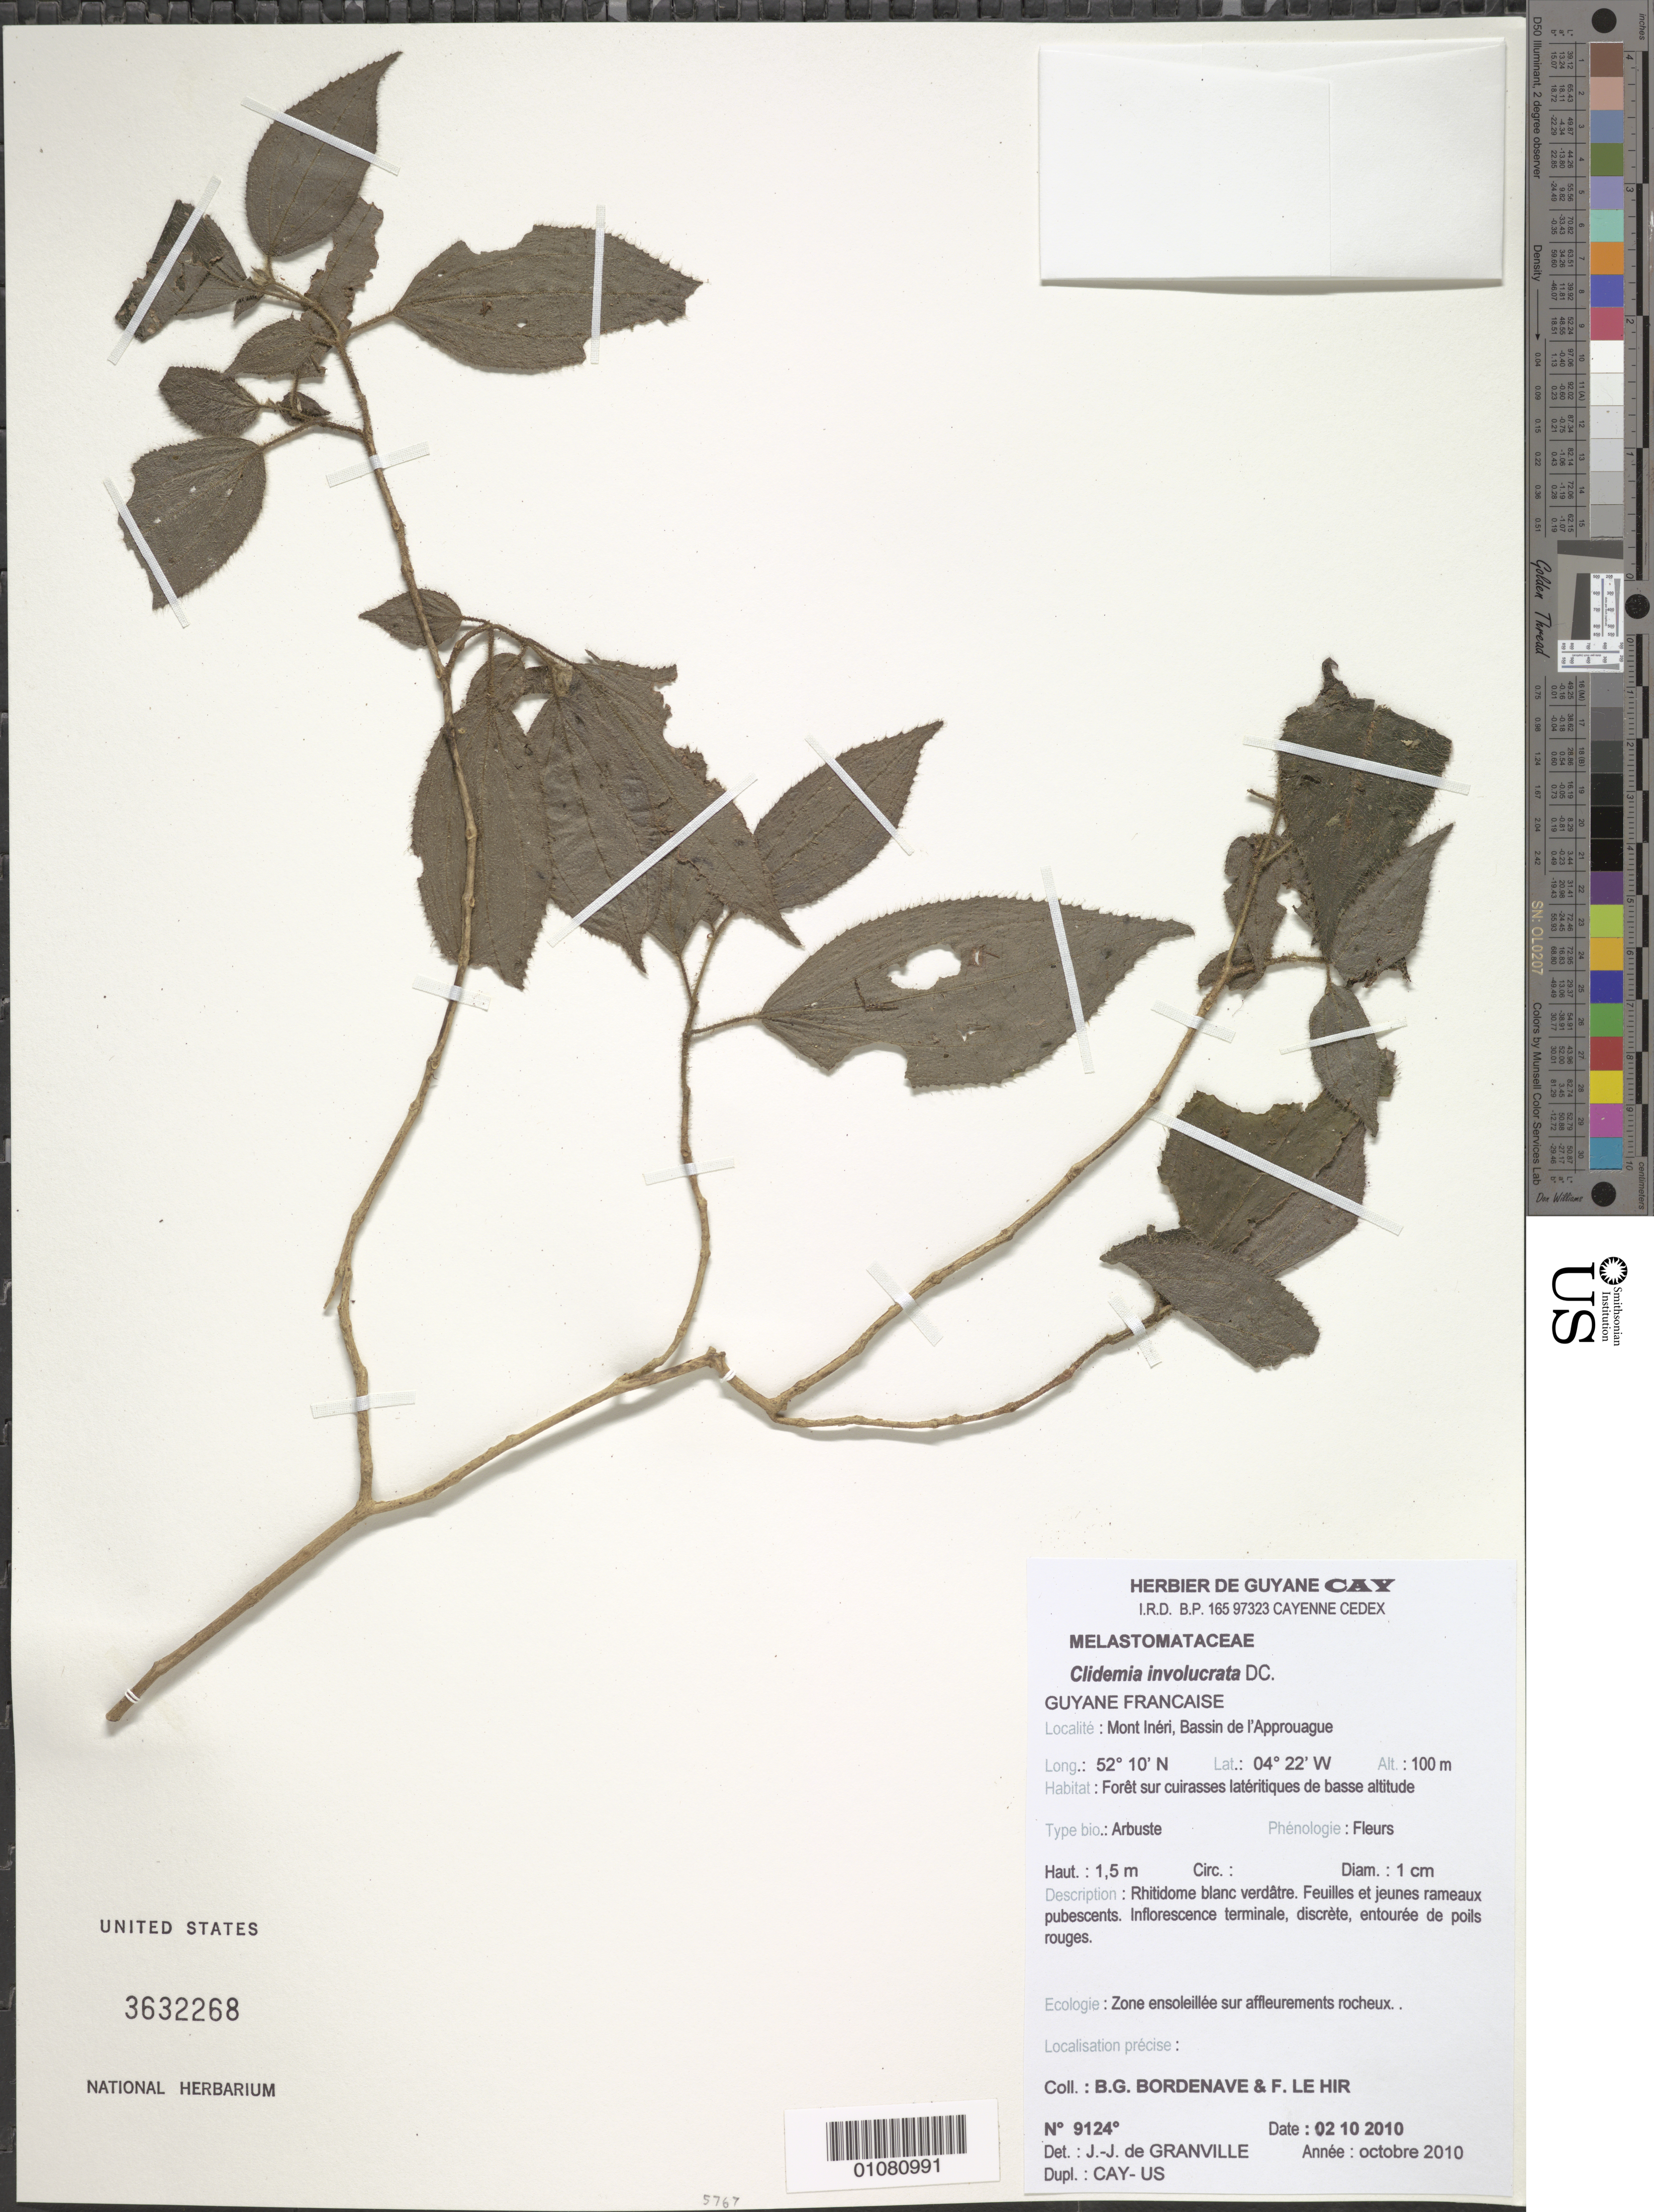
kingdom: Plantae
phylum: Tracheophyta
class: Magnoliopsida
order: Myrtales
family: Melastomataceae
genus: Clidemia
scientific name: Clidemia involucrata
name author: DC.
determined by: Granville, J. J. de, (CAY), Institut de Recherche pour le Developpement (IRD) (FRENCH GUIANA)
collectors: B. Bordenave & F. Le Hir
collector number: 9124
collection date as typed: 2-Oct-10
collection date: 1910-10-02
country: French Guiana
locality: Mont Inéri, Bassin de l'Approuague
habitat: Foret sur cuirasses lateritiques de basse altitude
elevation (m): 100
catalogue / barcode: US 3632268